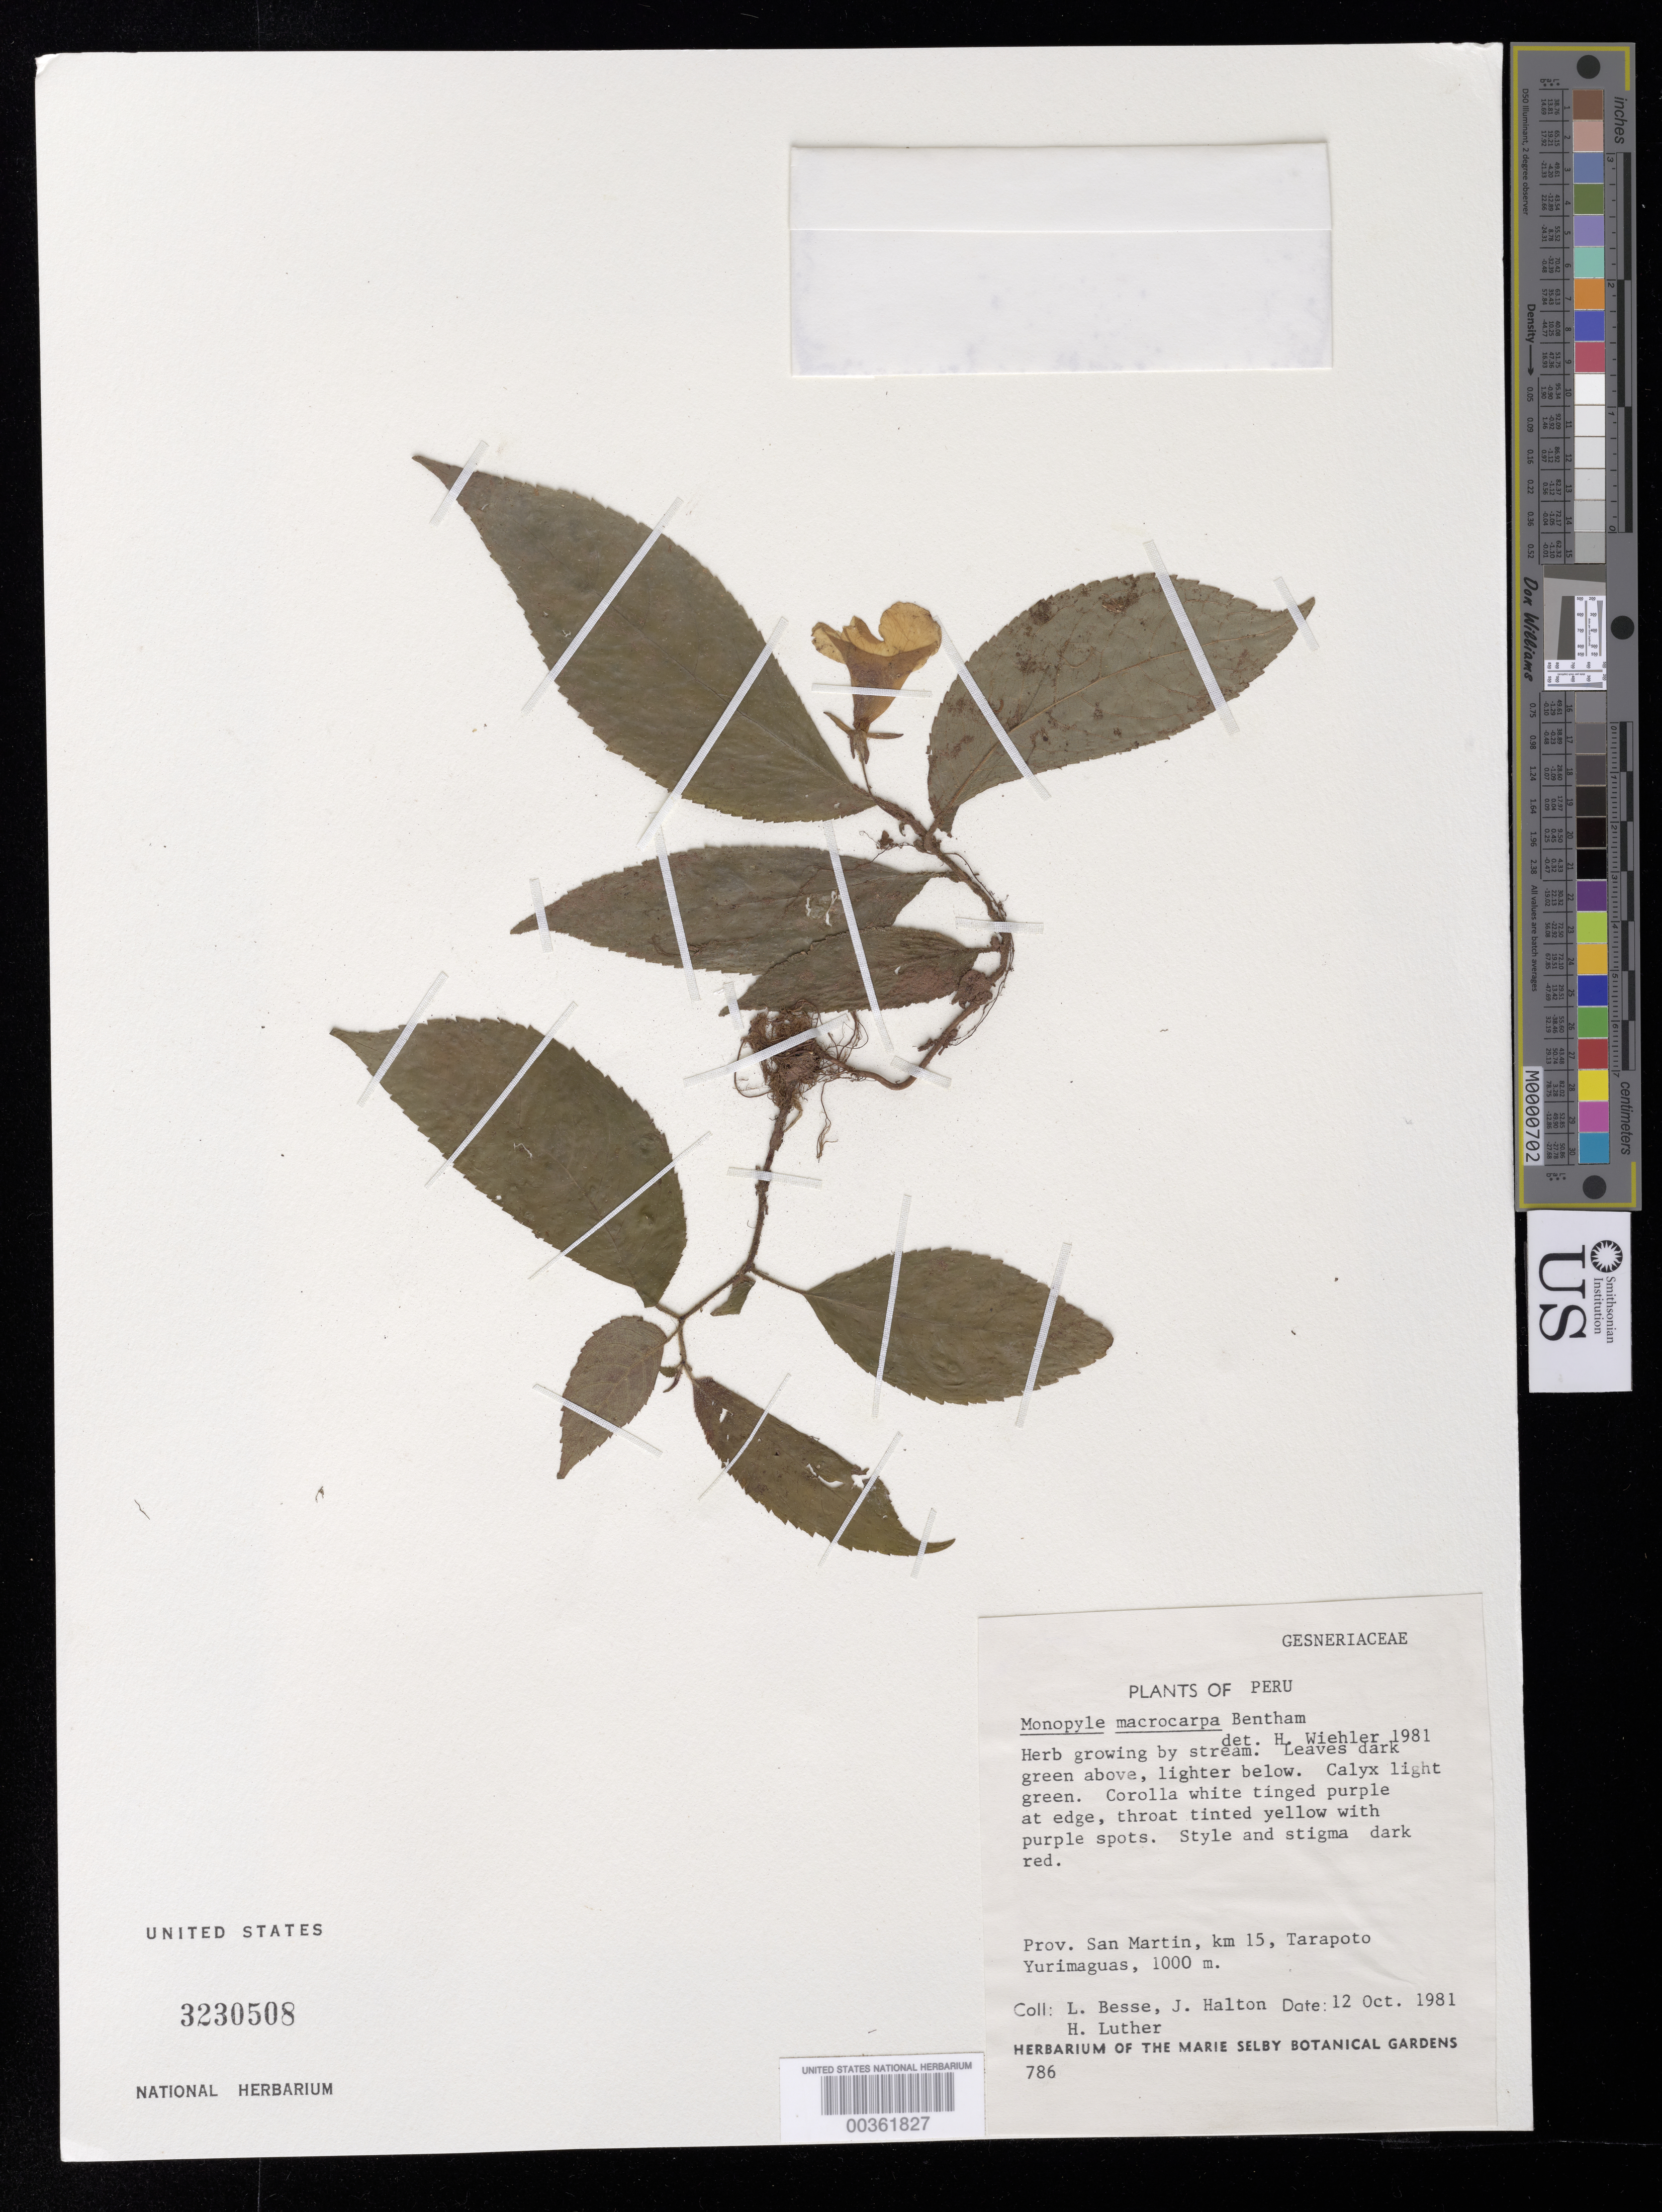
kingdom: Plantae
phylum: Tracheophyta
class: Magnoliopsida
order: Lamiales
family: Gesneriaceae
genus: Monopyle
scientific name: Monopyle macrocarpa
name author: Benth.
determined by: Skog, Laurence E.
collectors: L. Besse, J. Halton & Harry E. Luther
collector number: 786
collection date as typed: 12 Oct 1981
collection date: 1981-10-12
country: Peru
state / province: San Martín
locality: Km 15, Tarapoto Yurimaguas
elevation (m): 1000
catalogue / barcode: US 3230508